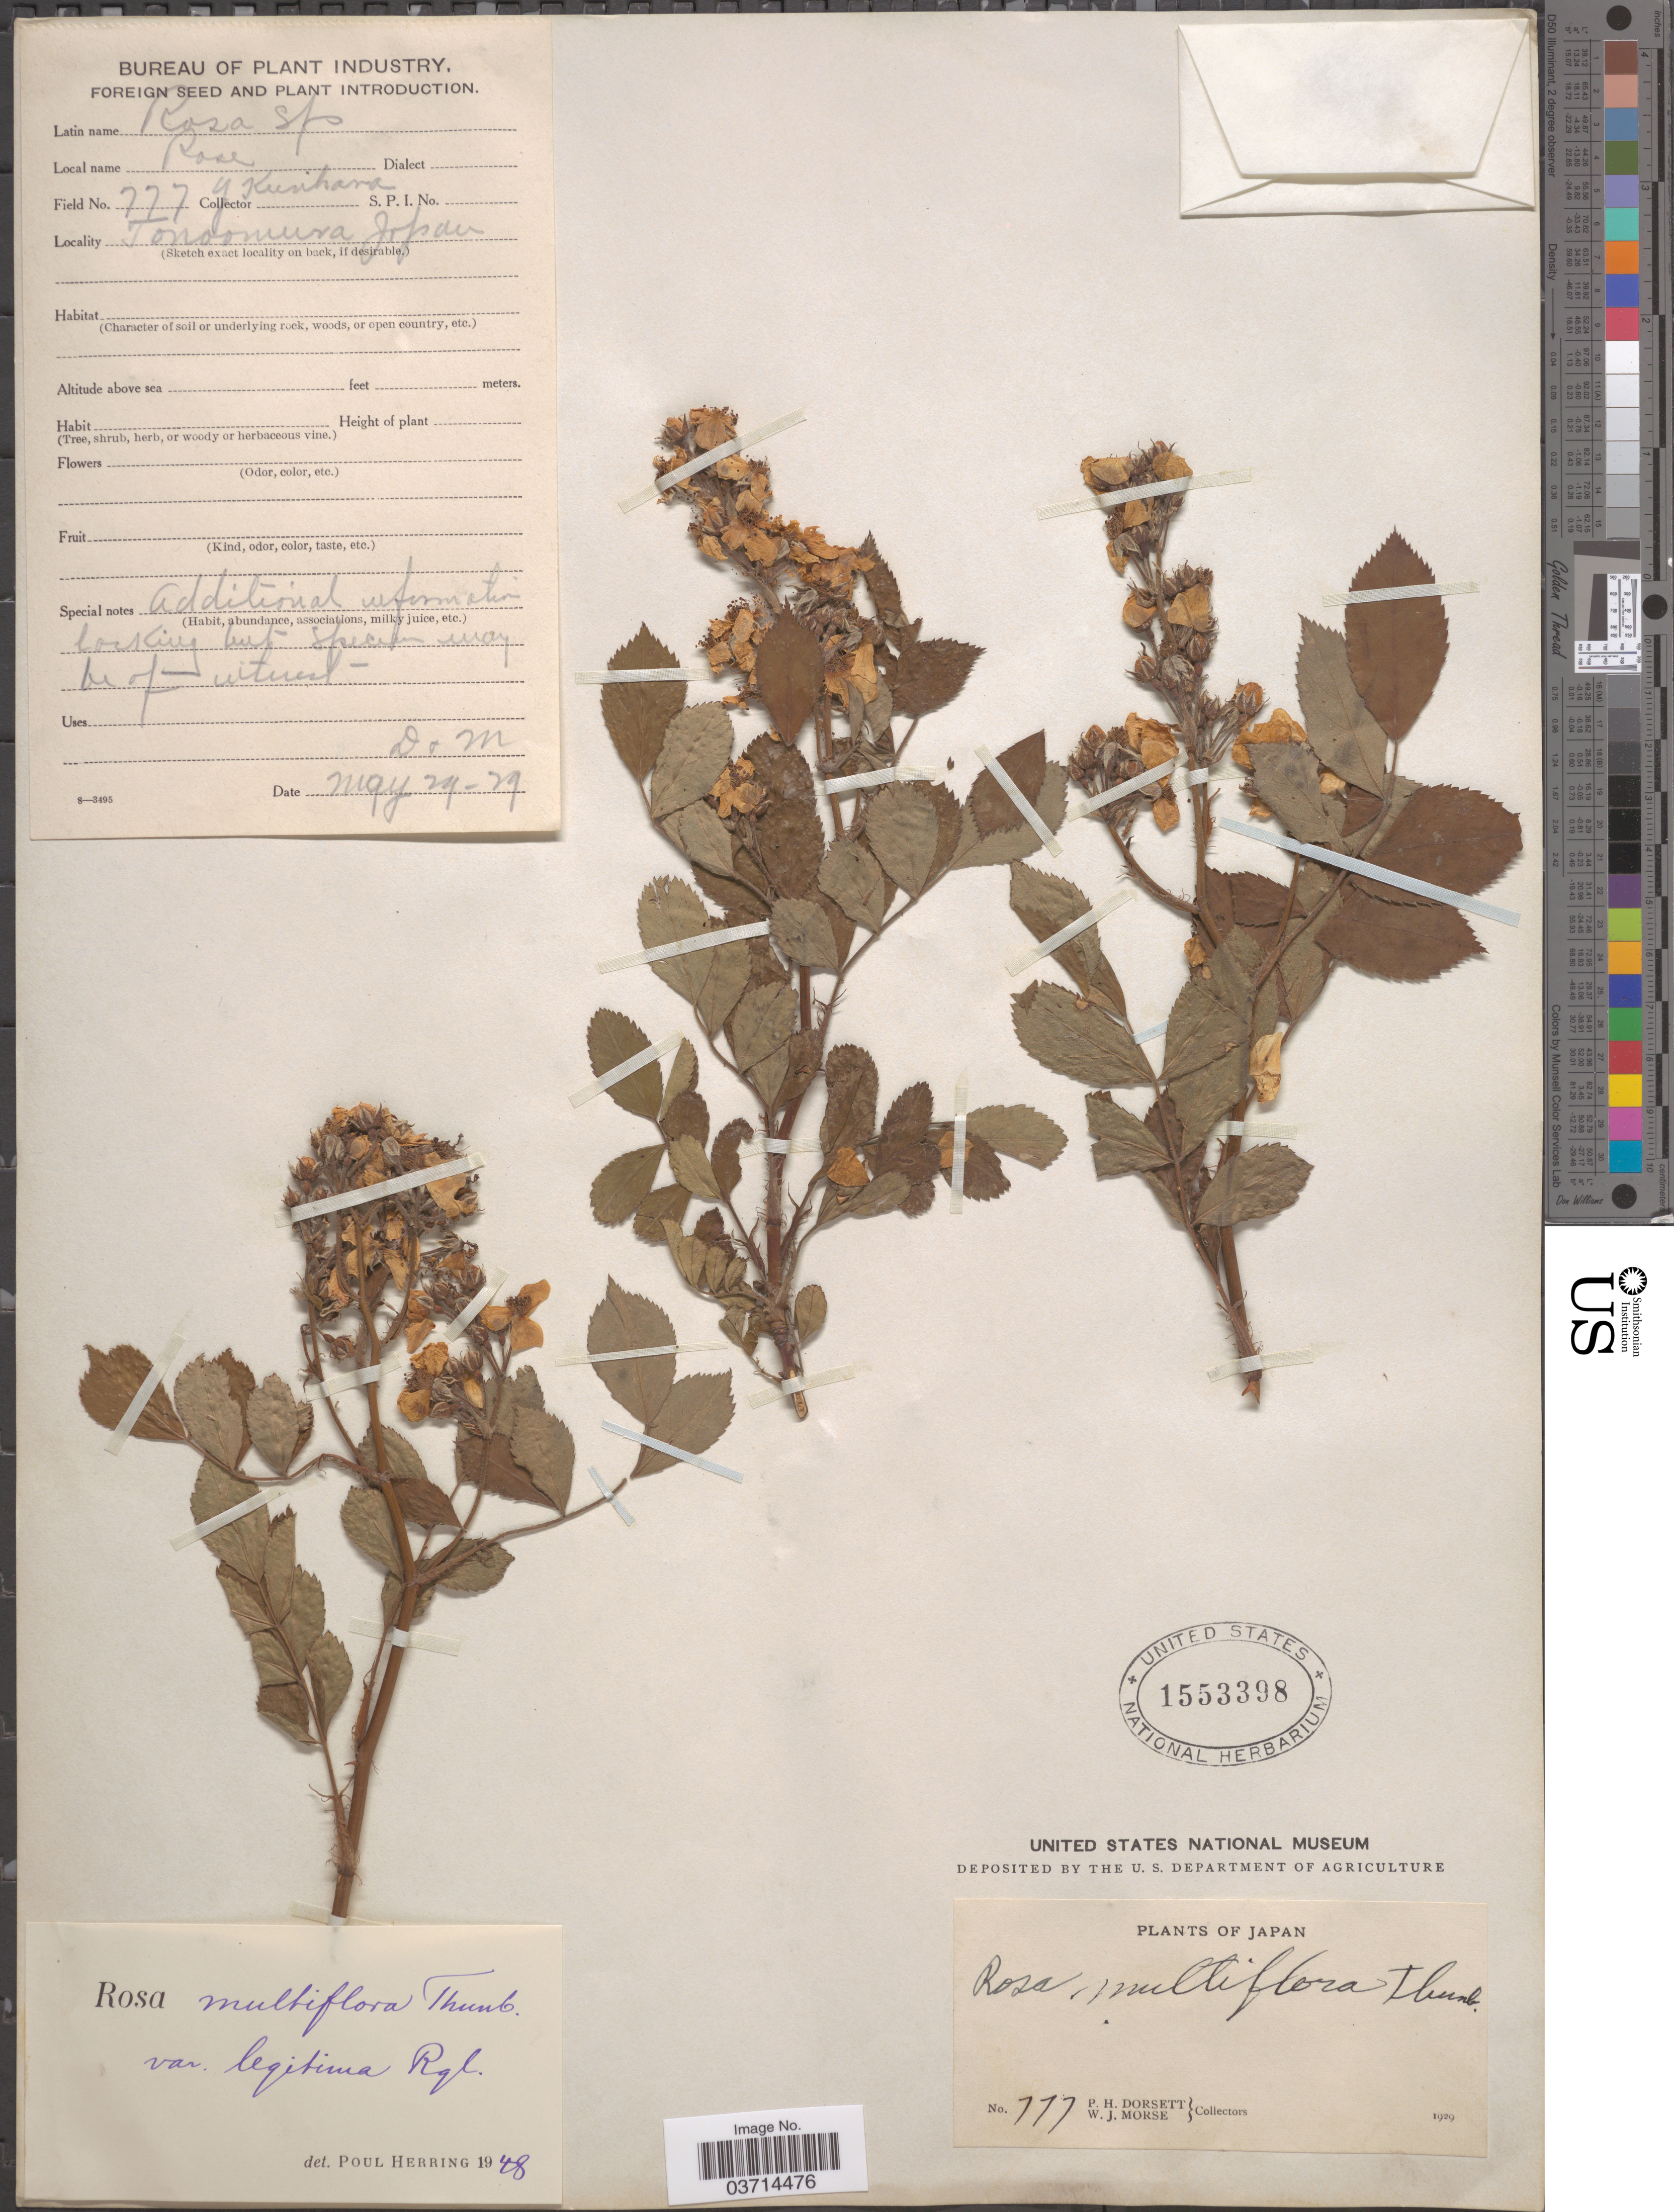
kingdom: Plantae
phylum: Tracheophyta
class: Magnoliopsida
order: Rosales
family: Rosaceae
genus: Rosa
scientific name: Rosa multiflora var. legitima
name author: Regel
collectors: P. H. Dorsett, W. J. Morse & Y. Kurihara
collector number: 777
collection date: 1929-05-29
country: Japan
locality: Tonoomura.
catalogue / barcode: US 1553398